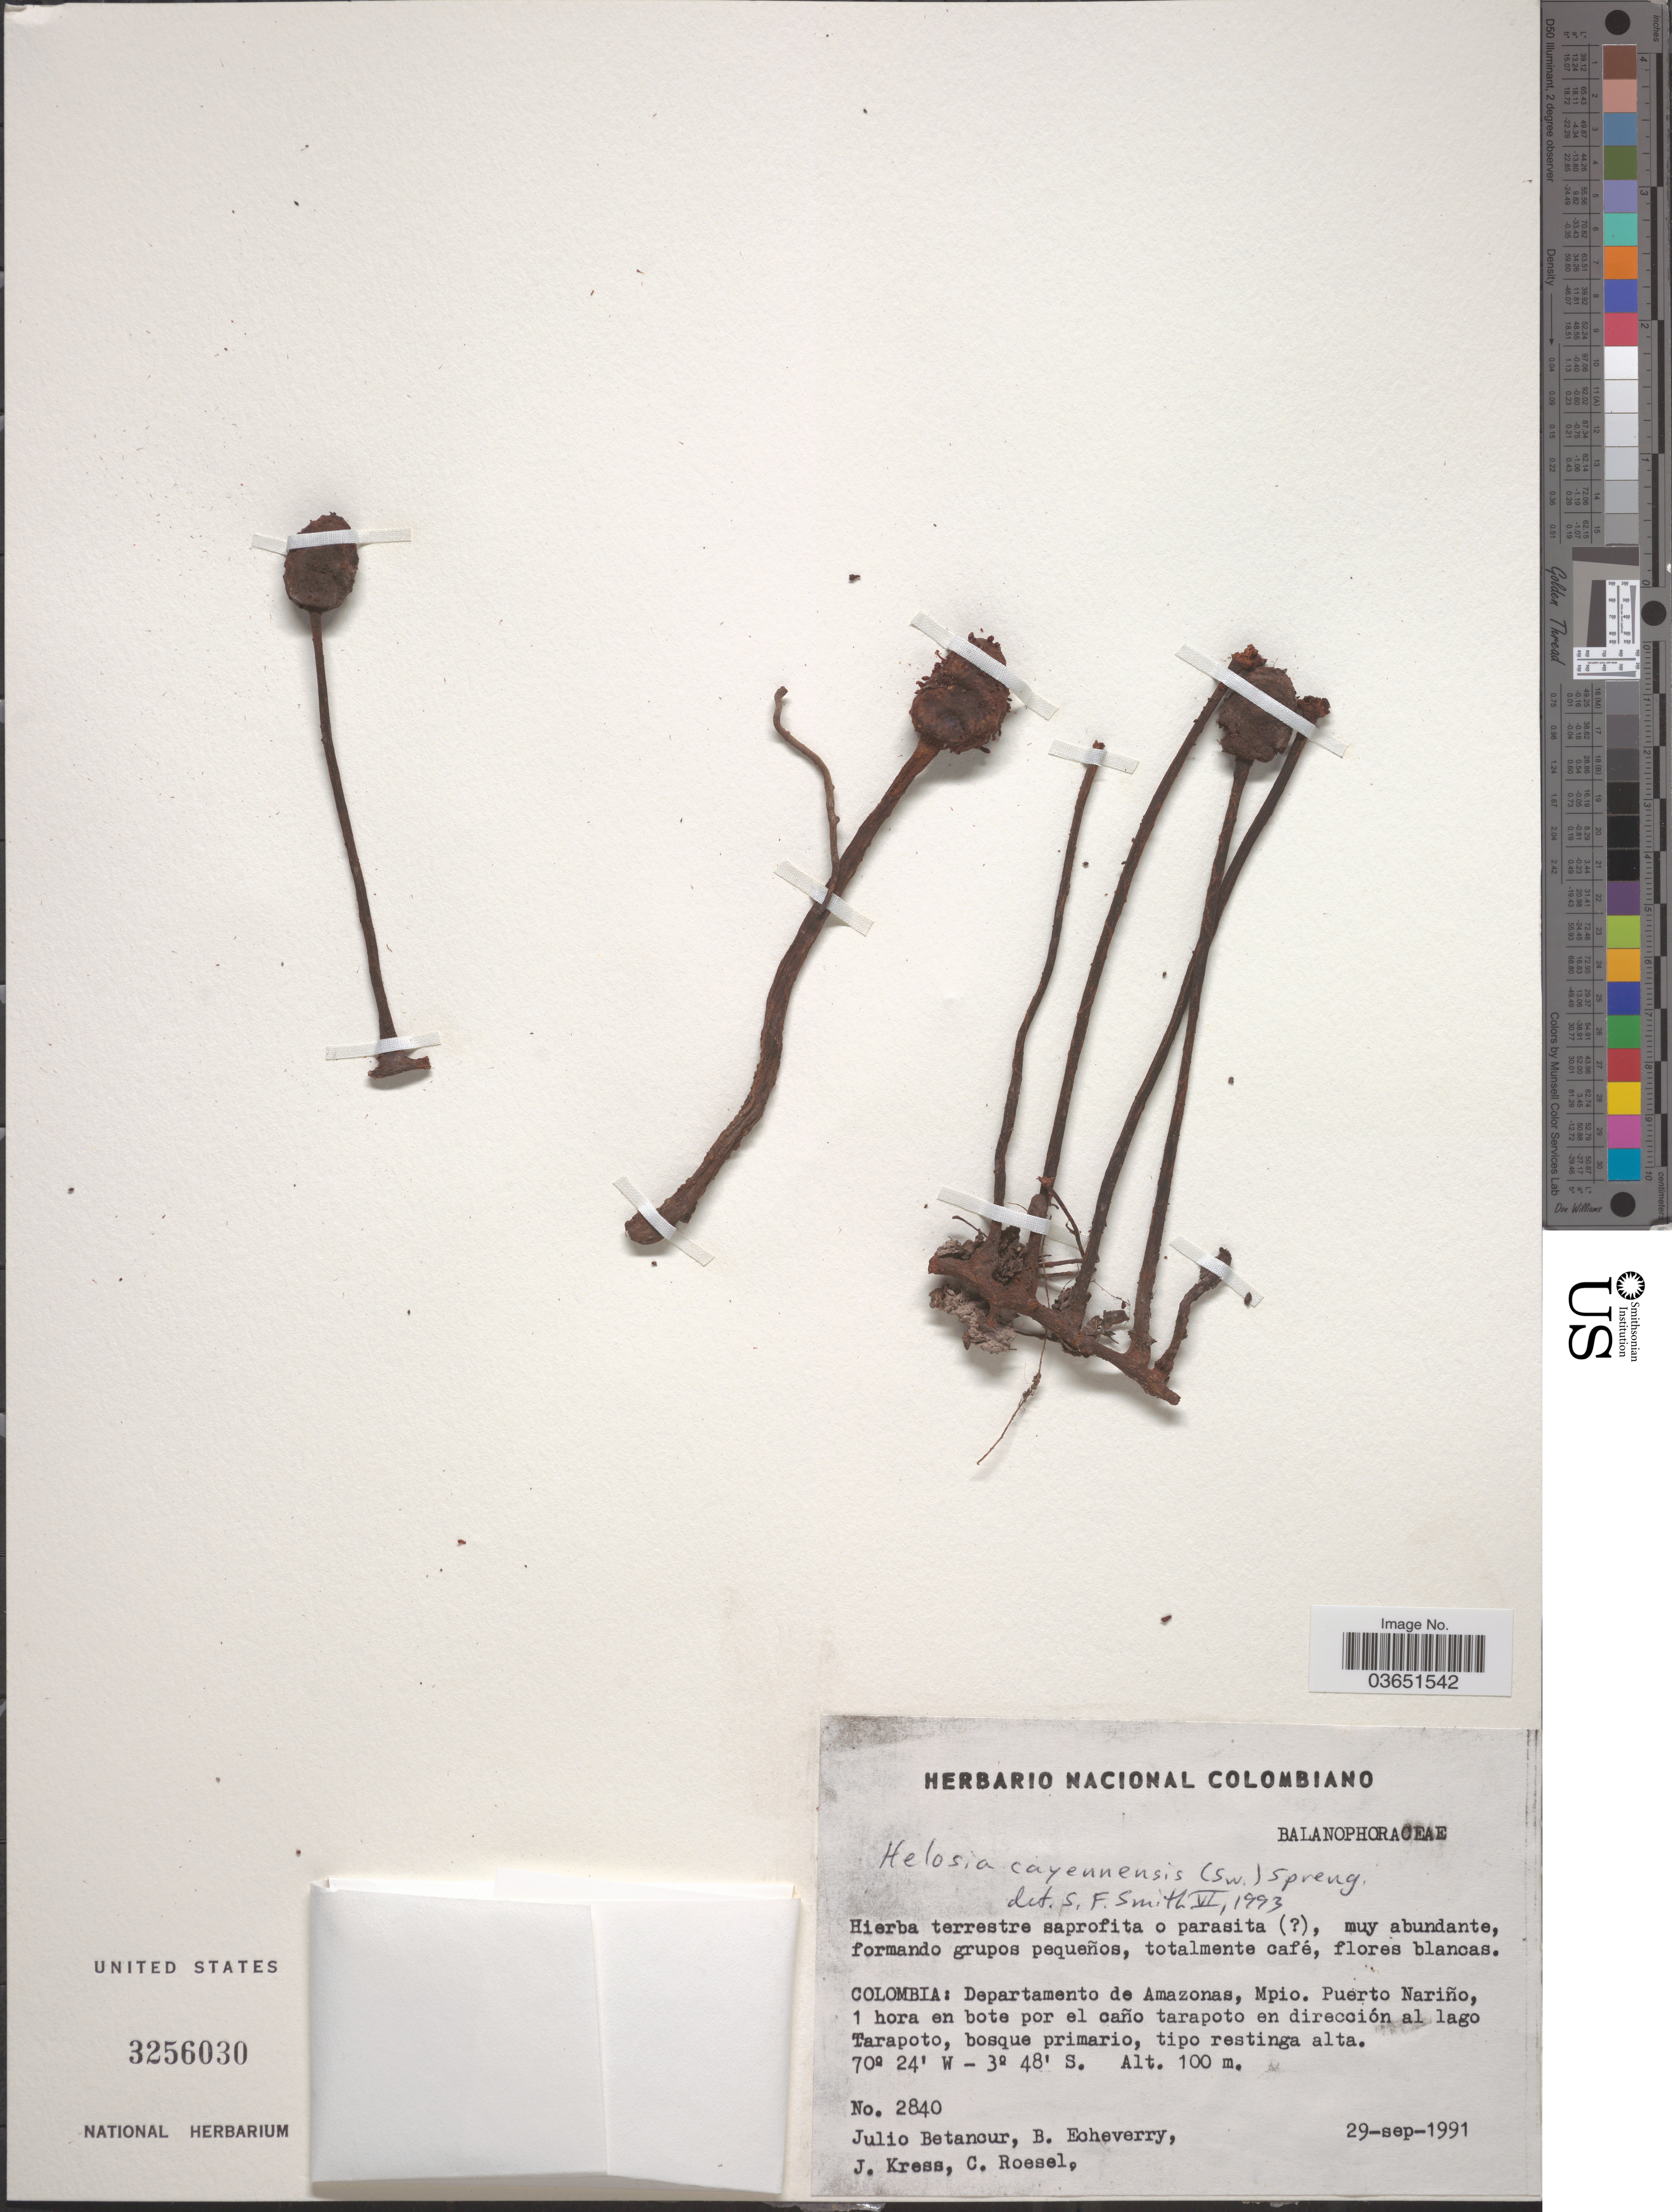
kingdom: Plantae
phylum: Tracheophyta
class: Magnoliopsida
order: Santalales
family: Balanophoraceae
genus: Helosis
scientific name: Helosis cayennensis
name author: (Sw.) Spreng.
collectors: J. Betancur, B. Echeverry, J. Kress & C. S. Roesel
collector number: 2840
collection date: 1991-09-29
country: Colombia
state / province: Amazônas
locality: Departamento de Amazonas, Mpio. Puerto Nariño, 1 hore en bote por el caño tarapoto en dirección al lago Tarapoto.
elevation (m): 100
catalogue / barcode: US 3256030